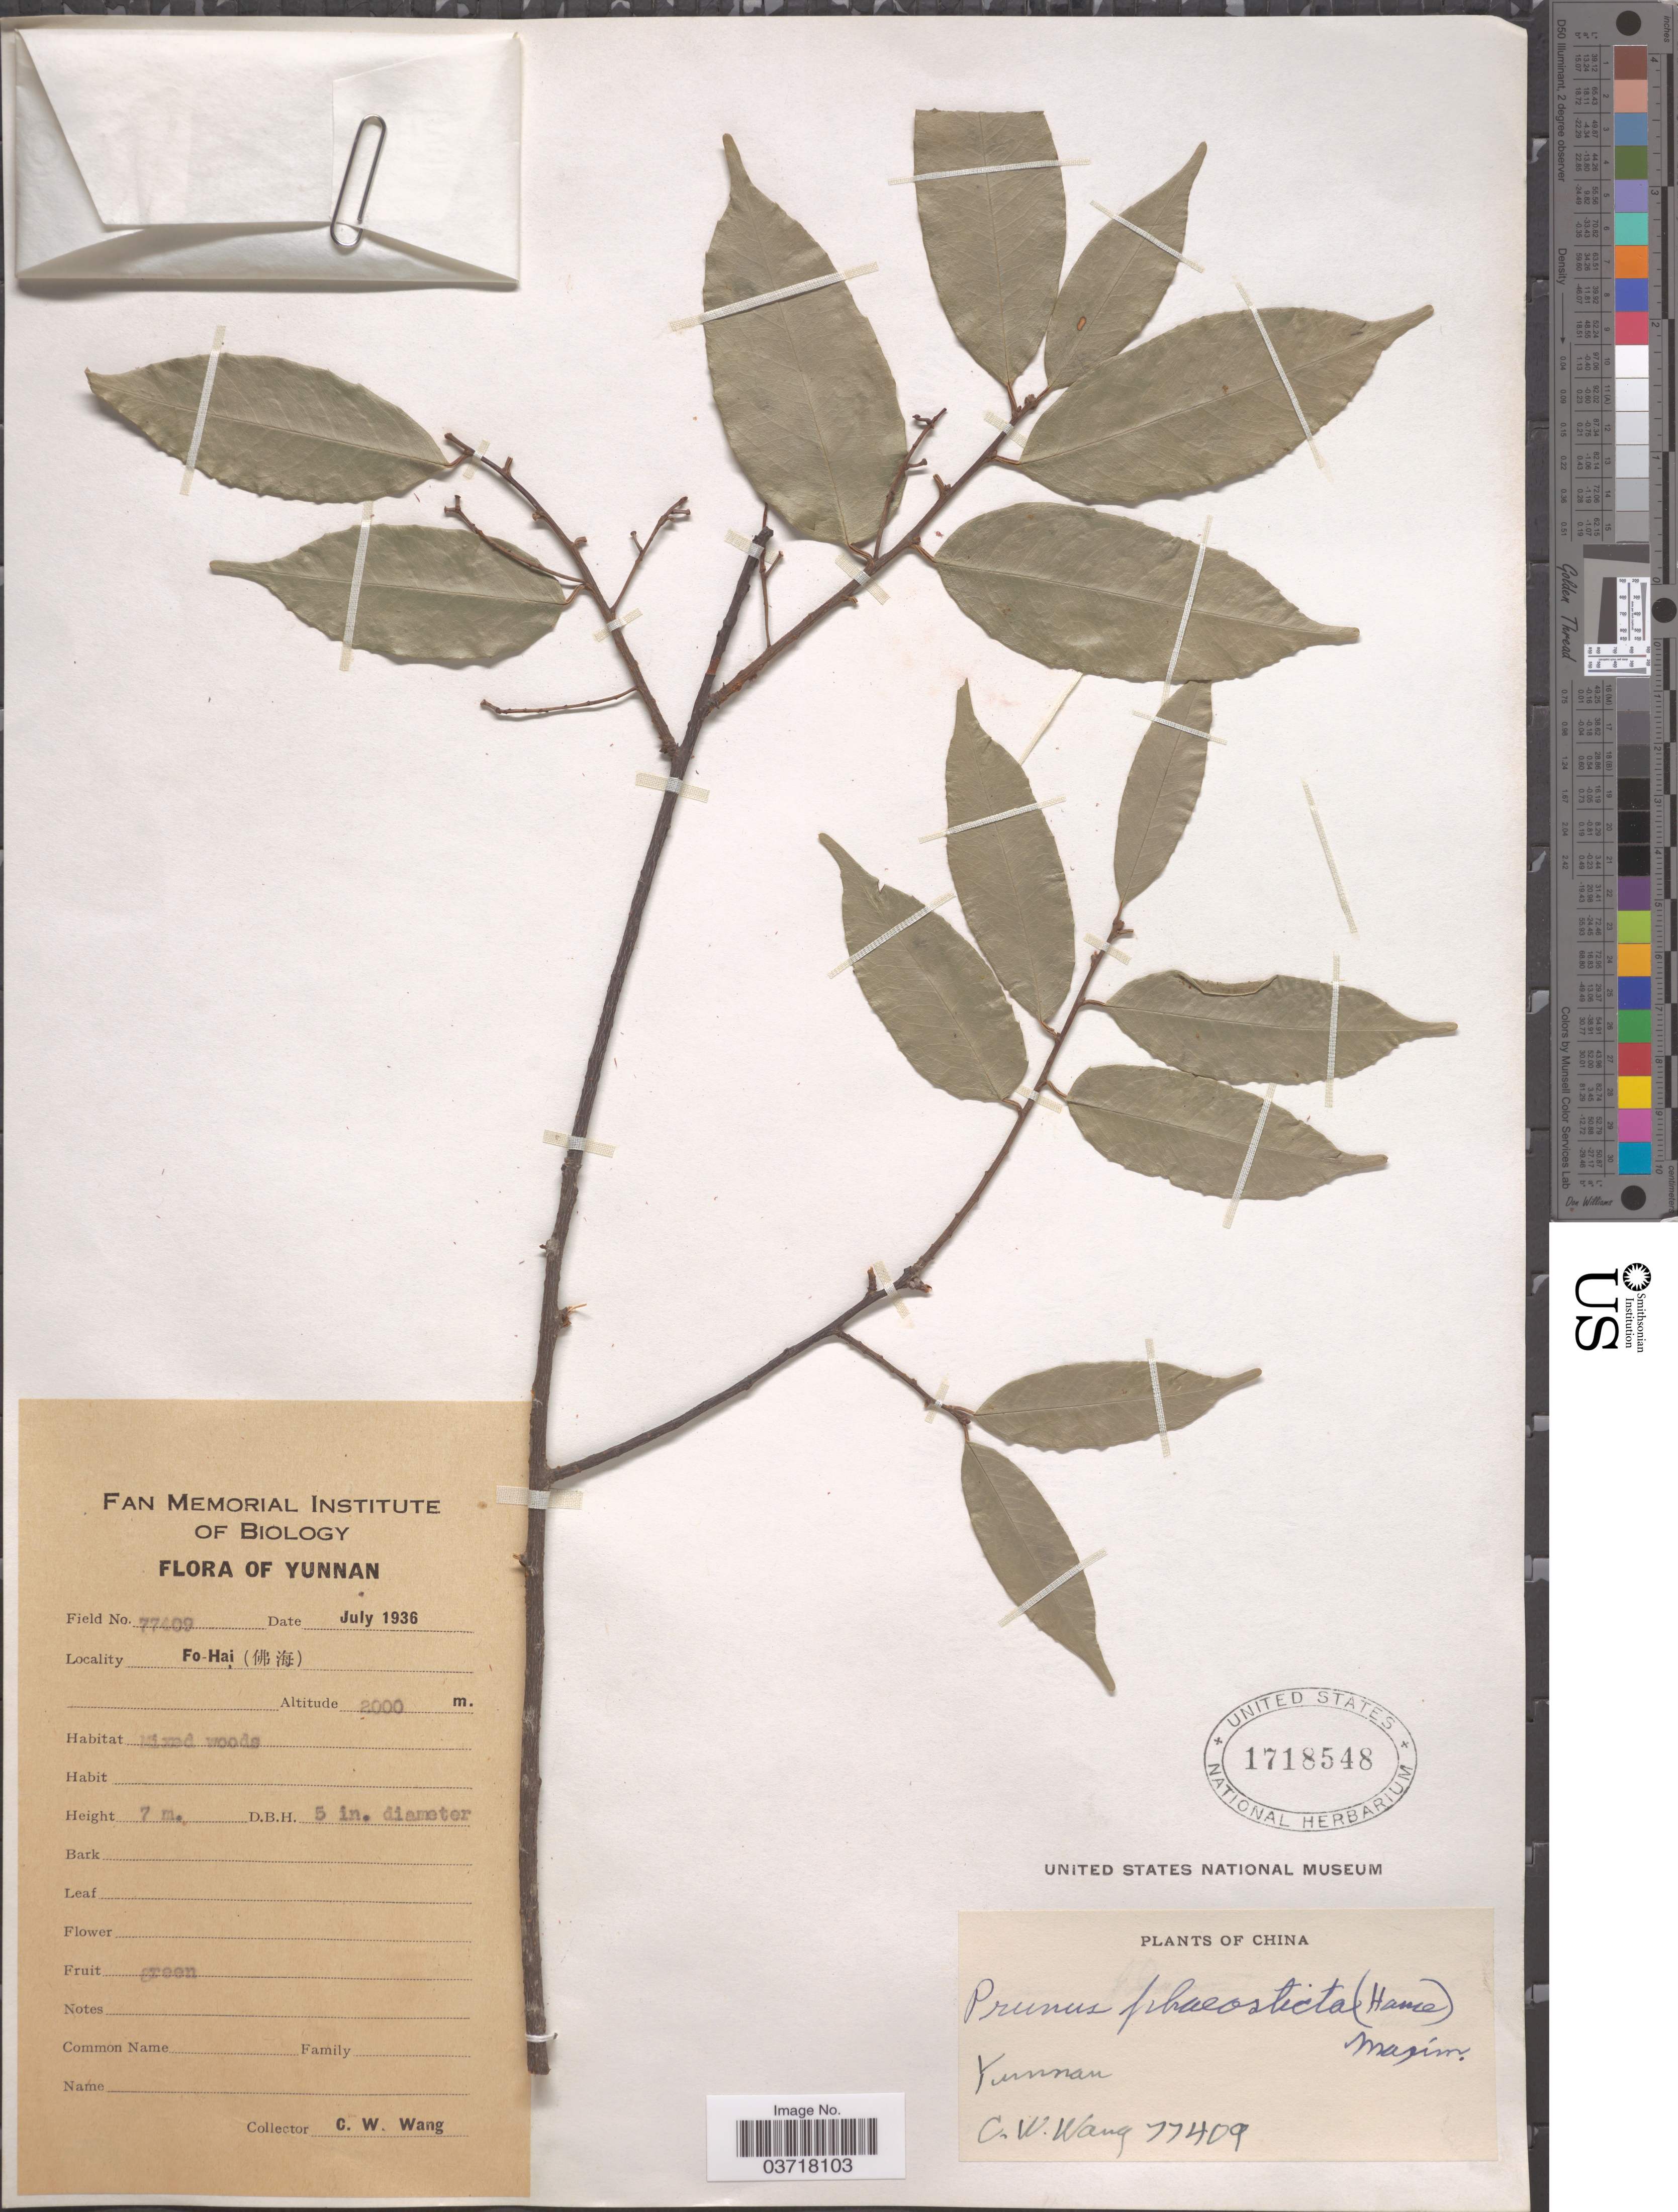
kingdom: Plantae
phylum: Tracheophyta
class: Magnoliopsida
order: Rosales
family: Rosaceae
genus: Prunus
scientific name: Prunus phaeosticta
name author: (Hance) Maxim.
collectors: C. W. Wang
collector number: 77409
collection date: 1936-07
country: China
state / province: Yunnan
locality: Fo-Hai (X).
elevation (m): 2000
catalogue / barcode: US 1718548